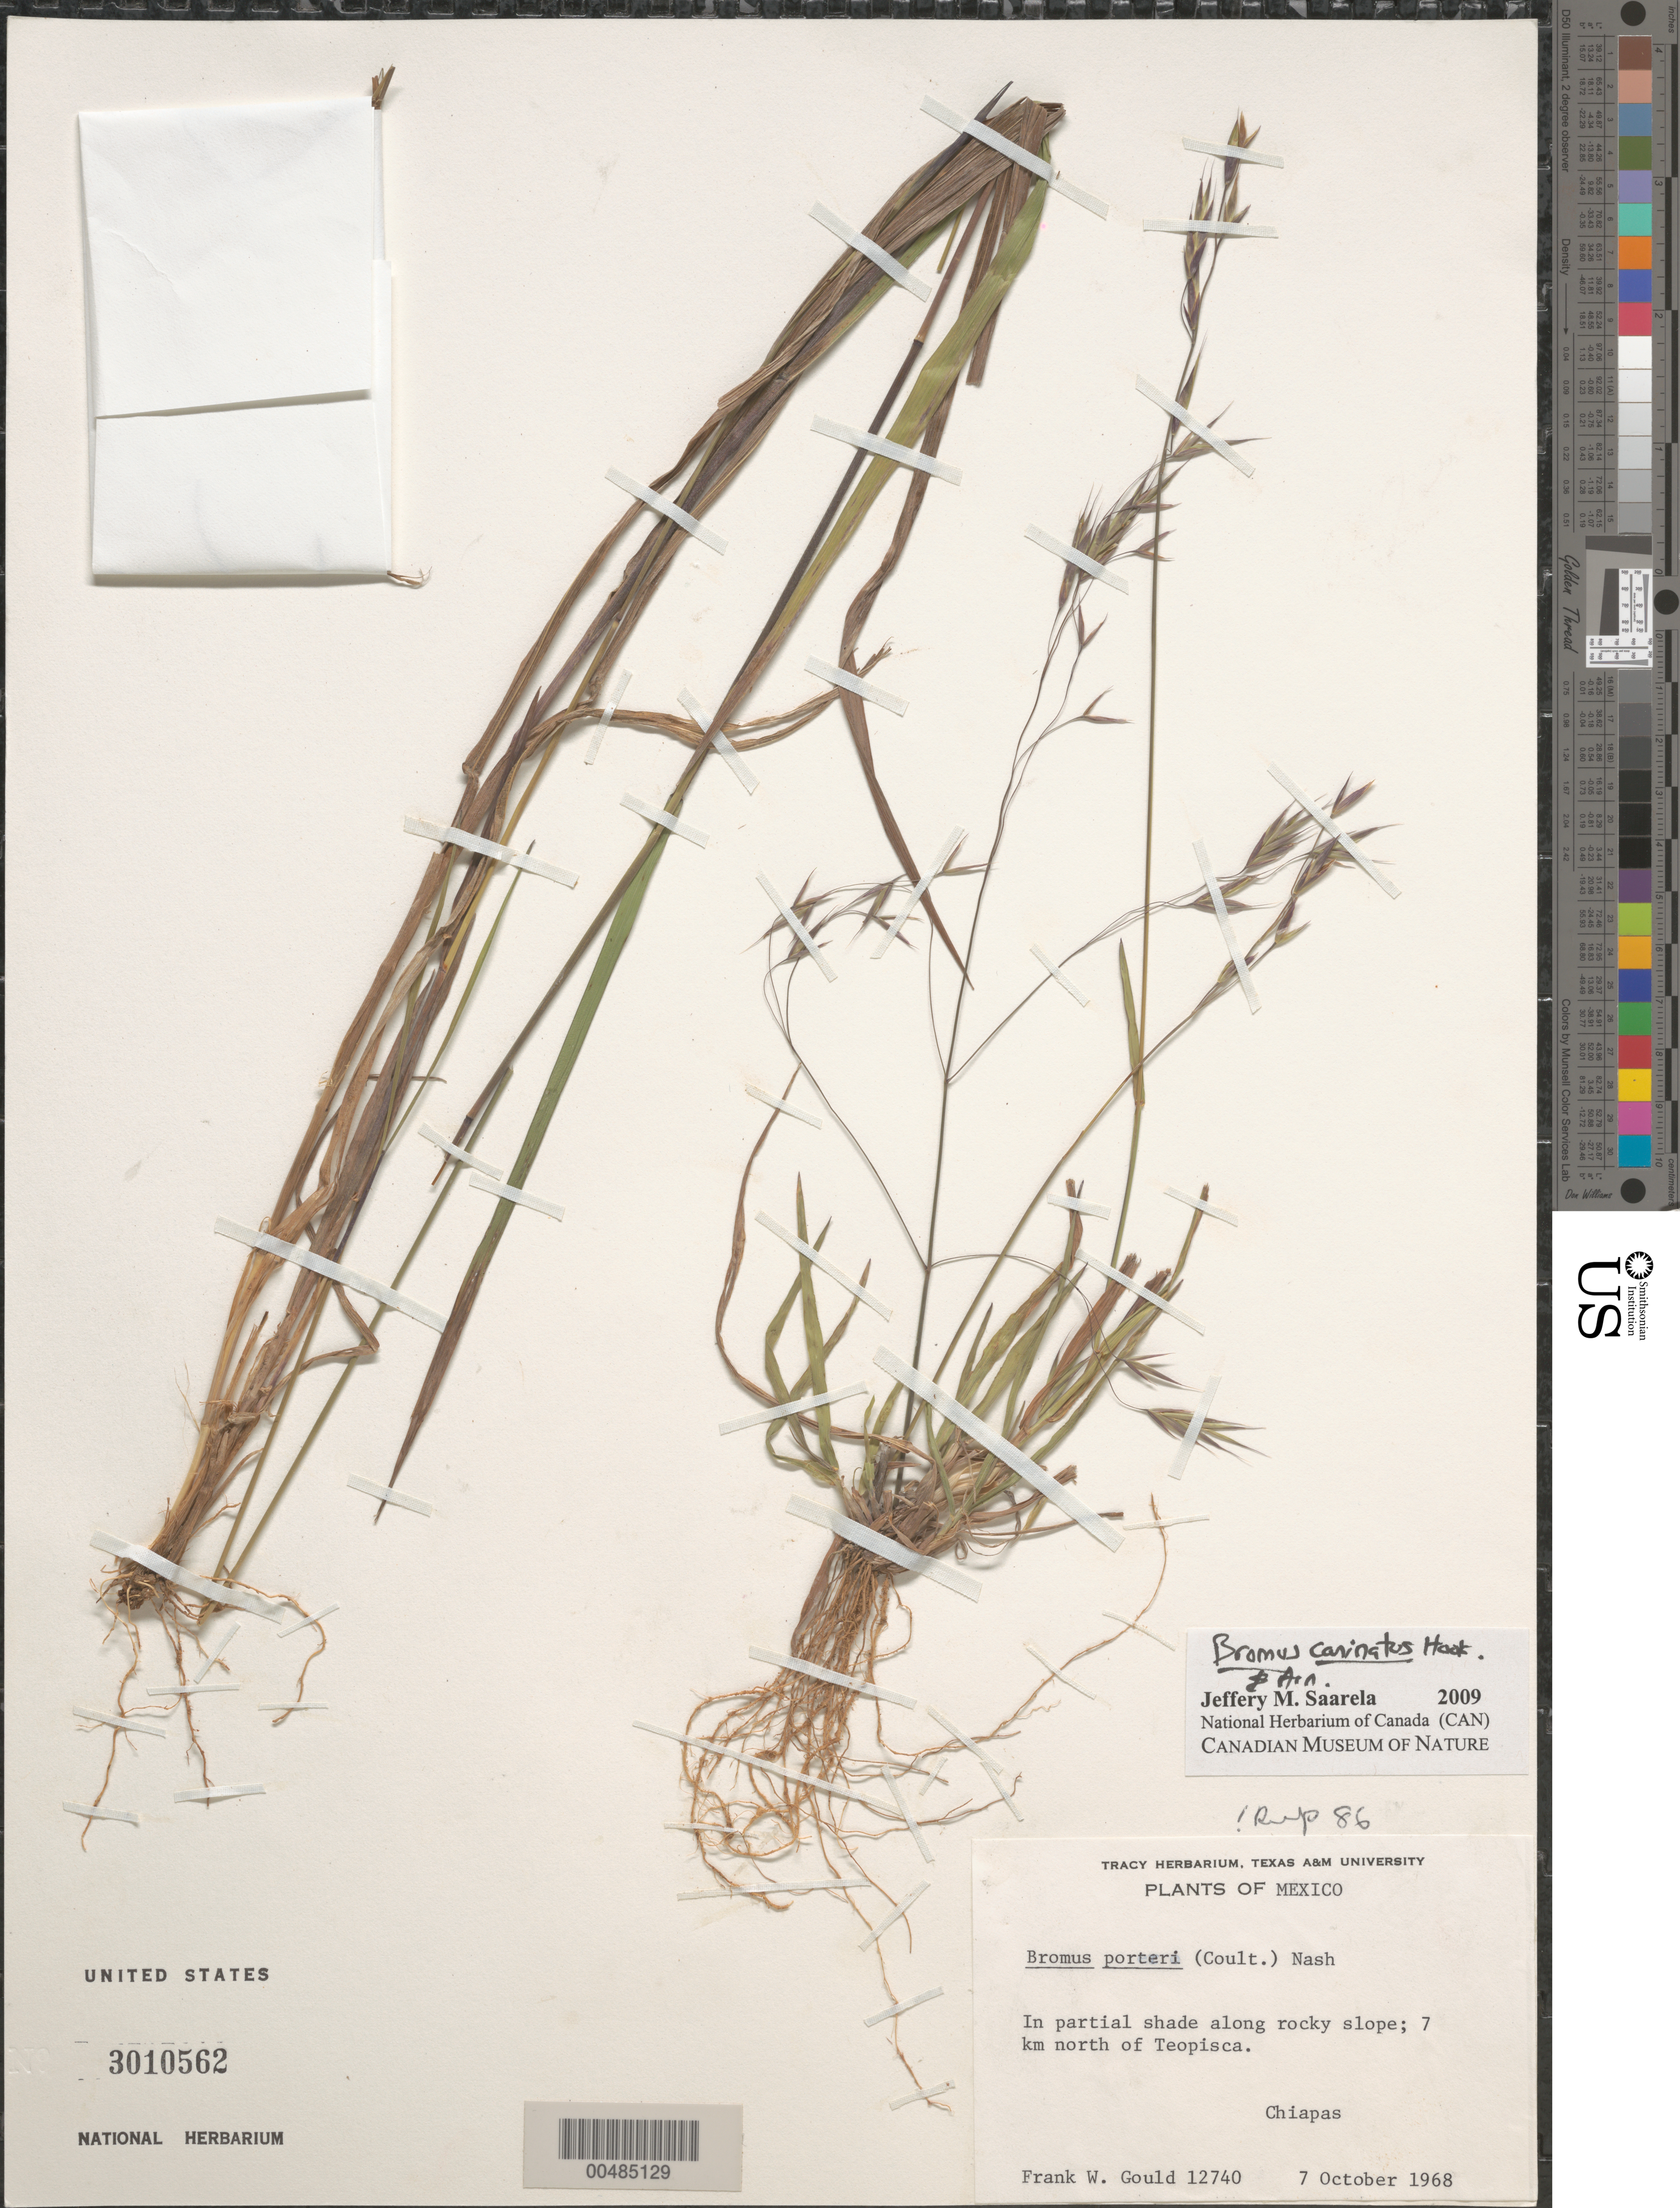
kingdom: Plantae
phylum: Tracheophyta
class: Liliopsida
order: Poales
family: Poaceae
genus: Bromus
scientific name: Bromus carinatus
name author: Hook. & Arn.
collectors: F. W. Gould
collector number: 12740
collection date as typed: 7 Oct 1968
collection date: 1968-10-07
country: Mexico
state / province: Chiapas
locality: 7 km N of Teopisca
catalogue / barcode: US 3010562